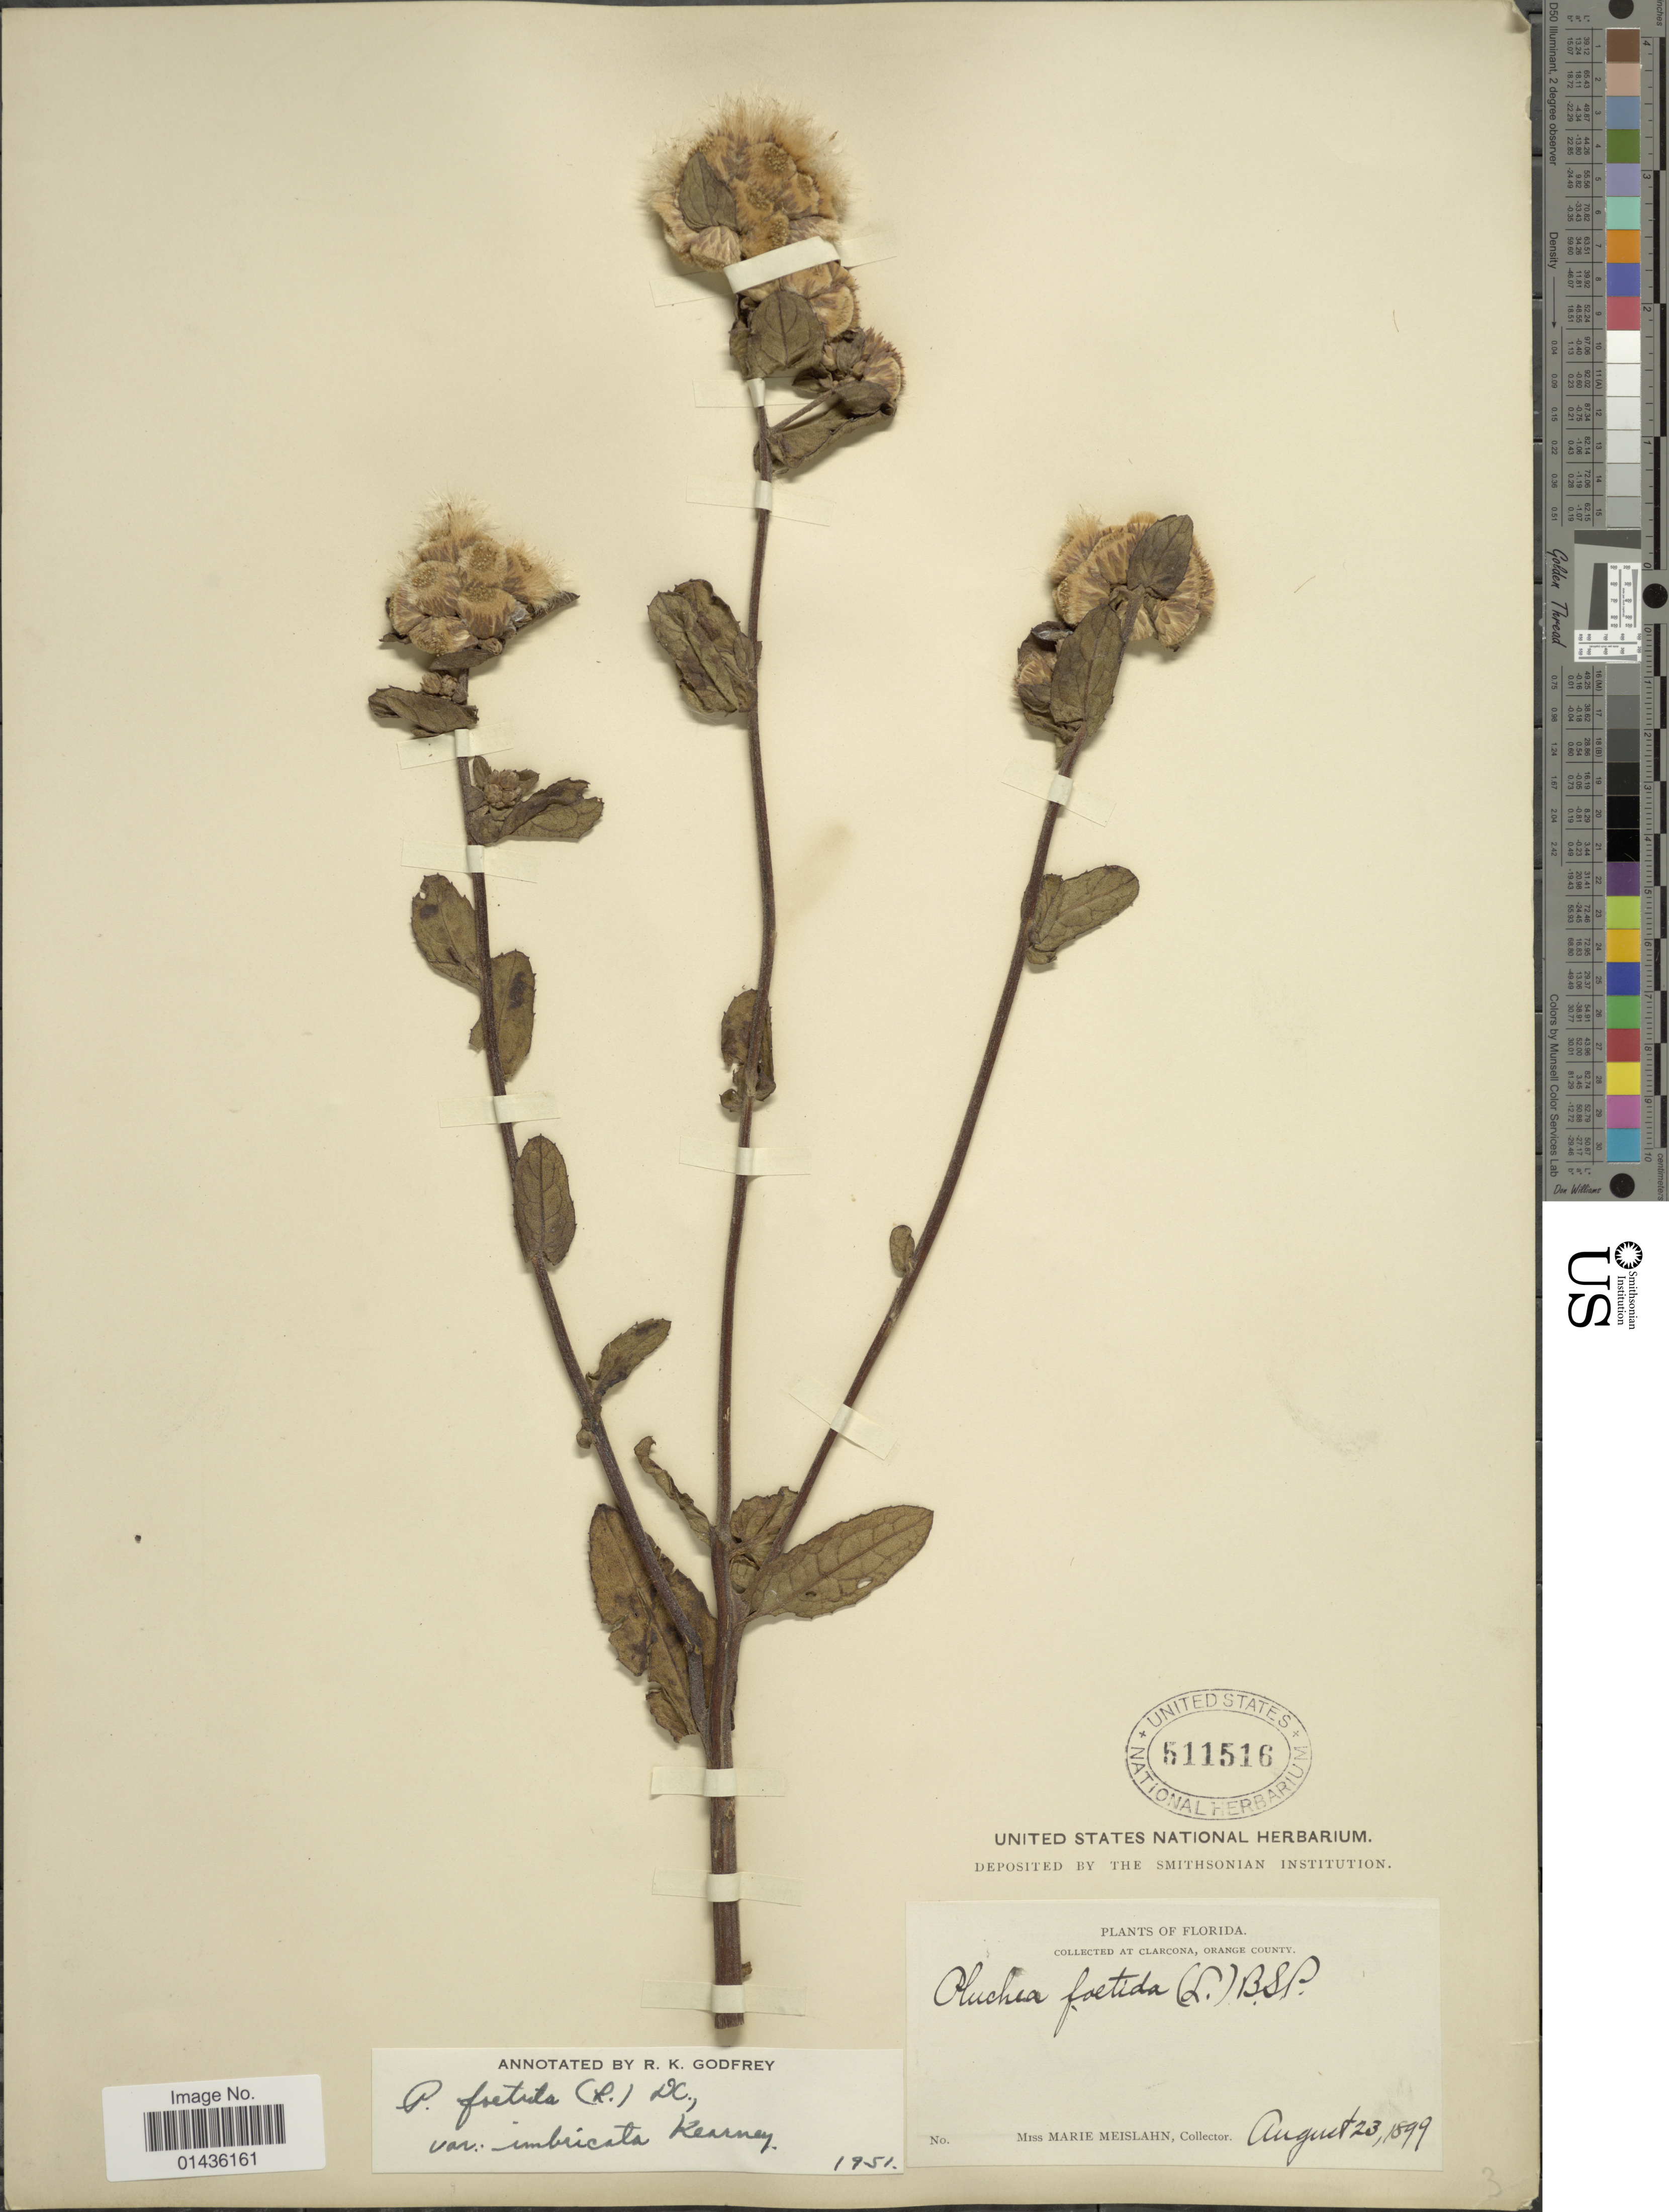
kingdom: Plantae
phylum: Tracheophyta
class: Magnoliopsida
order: Asterales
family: Asteraceae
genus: Pluchea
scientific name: Pluchea foetida var. imbricata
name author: Kearney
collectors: M. Meislahn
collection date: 1899-08-23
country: United States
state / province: Florida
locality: Clarcona, Orange County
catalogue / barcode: US 511516